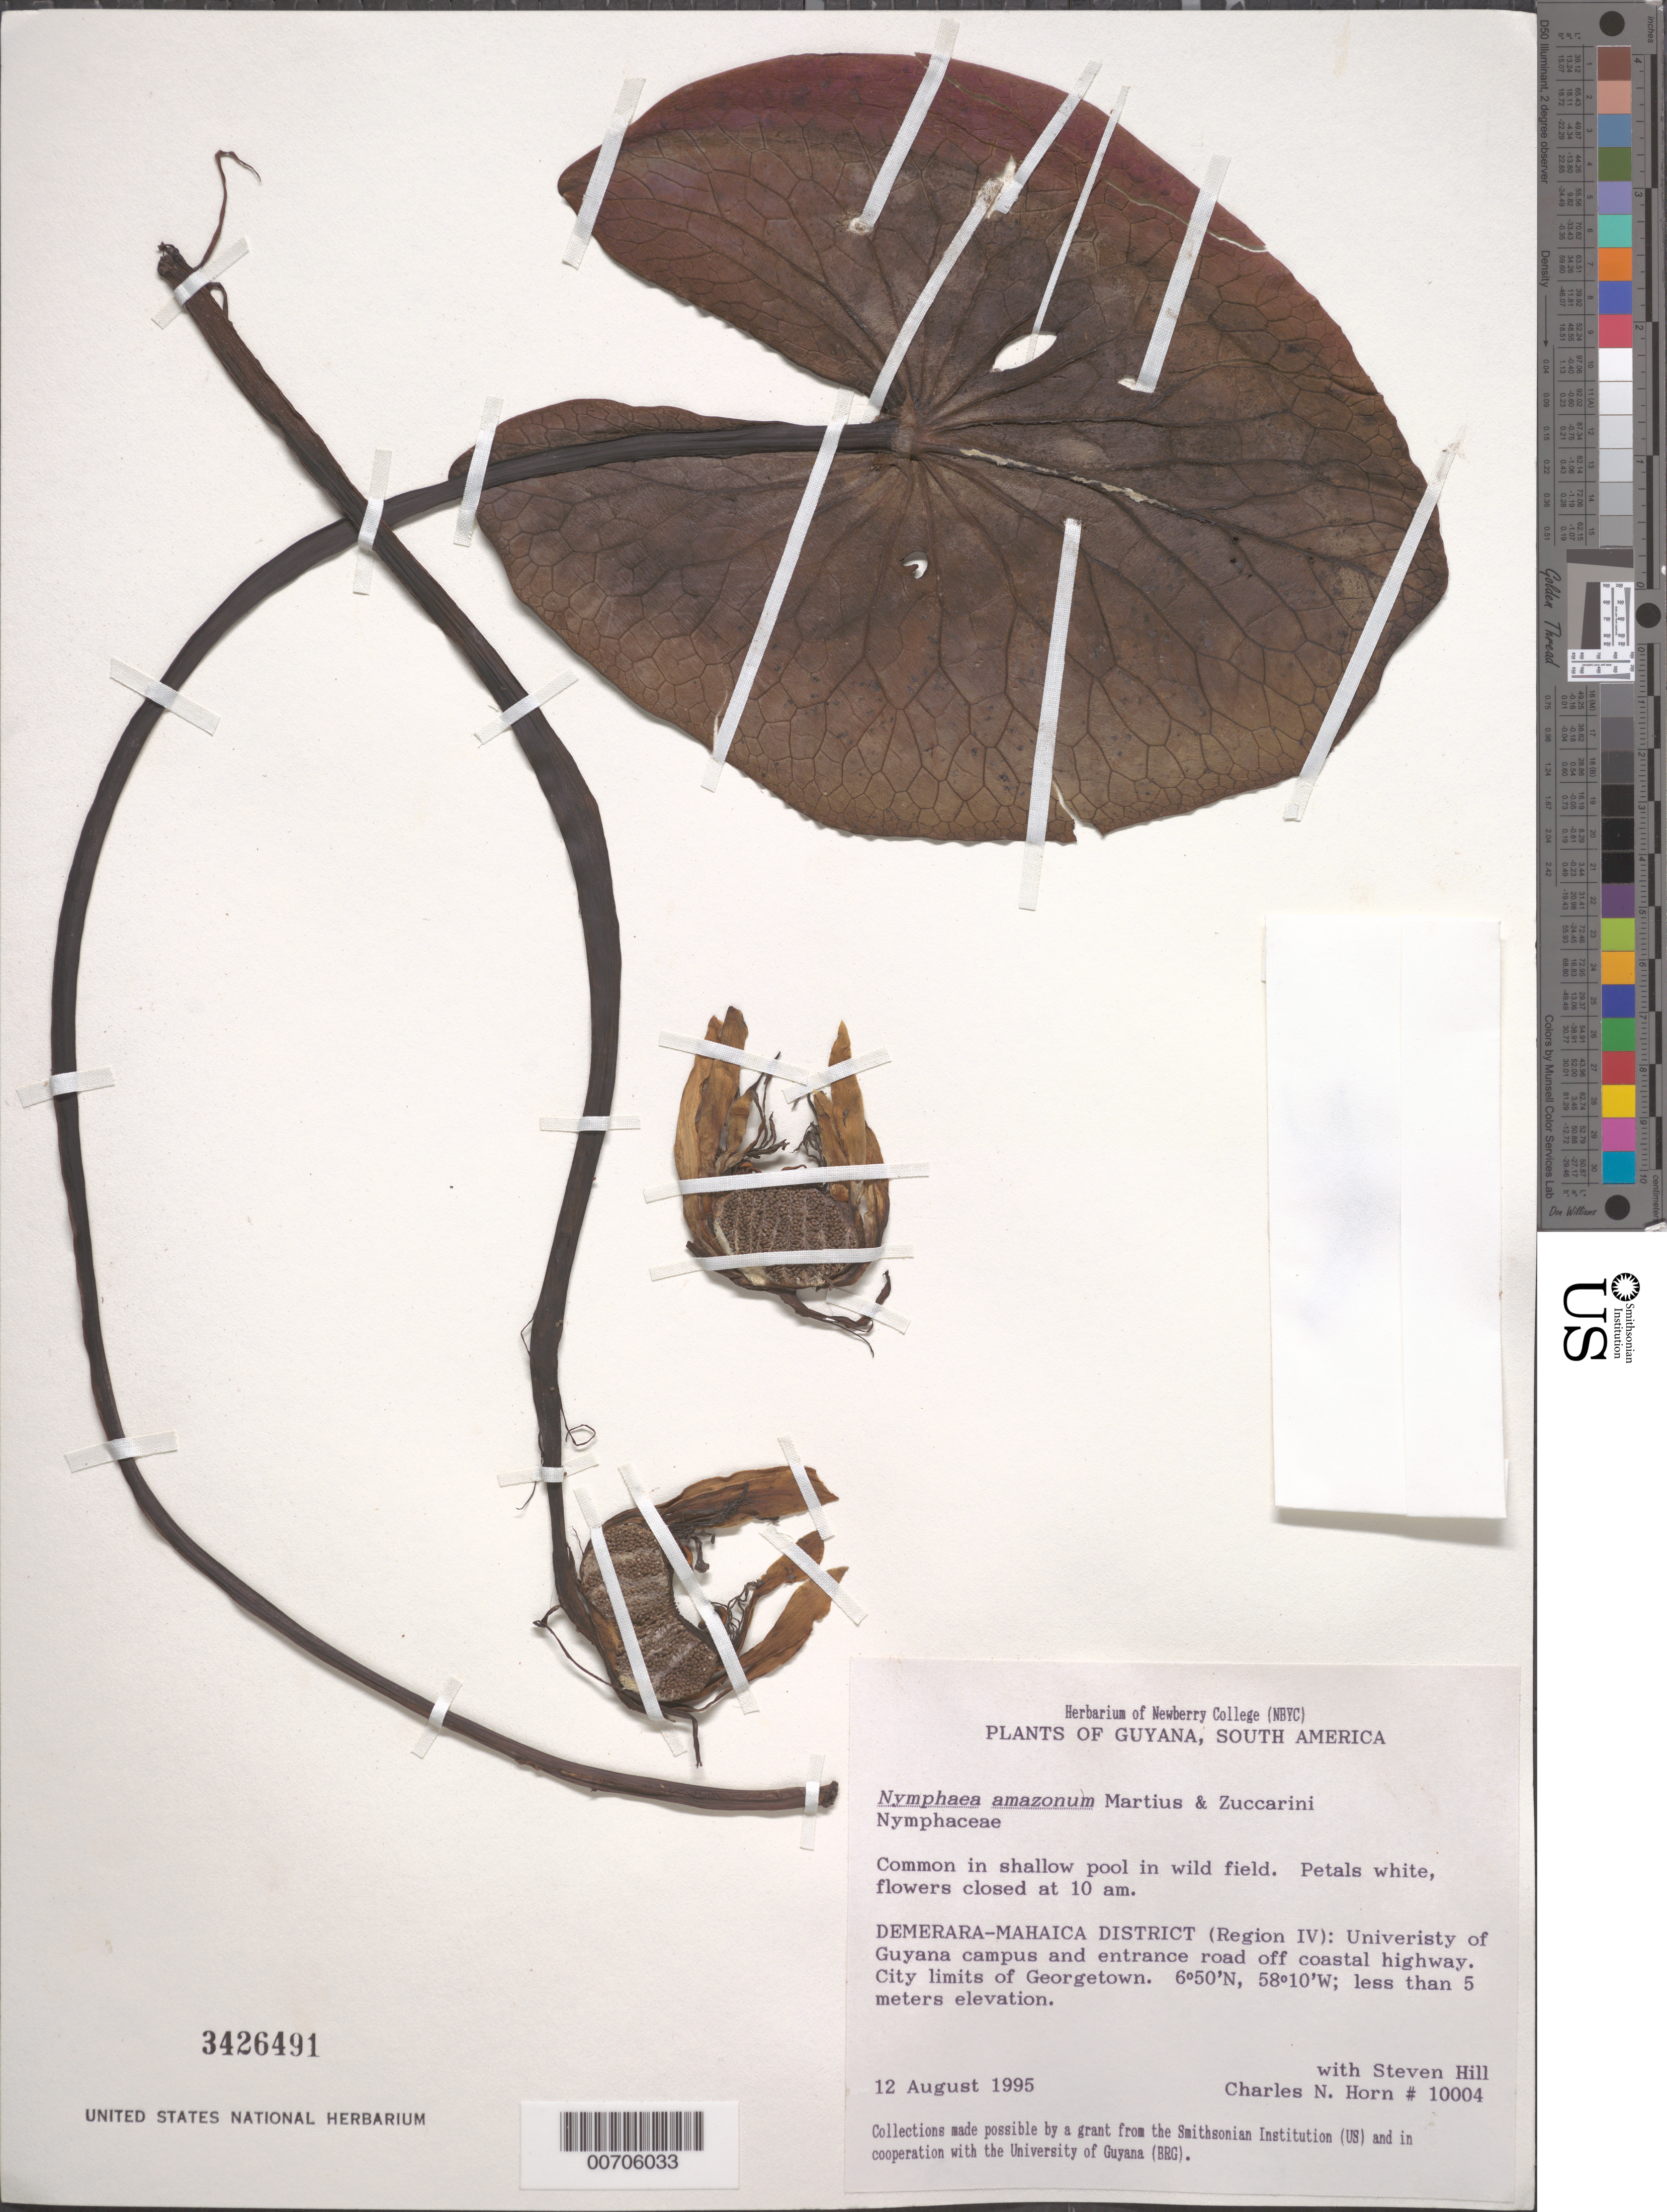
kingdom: Plantae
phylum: Tracheophyta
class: Magnoliopsida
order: Nymphaeales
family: Nymphaeaceae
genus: Nymphaea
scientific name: Nymphaea amazonum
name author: Mart. & Zucc.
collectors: C. N. Horn & S. Hill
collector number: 10004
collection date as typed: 12-Aug-95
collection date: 1995-08-12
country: Guyana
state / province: Demerara-Mahaica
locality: Georgetown, Univ. of Guyana campus, entrance off coastal hwy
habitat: In shallow pool in wild field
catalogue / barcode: US 3426491